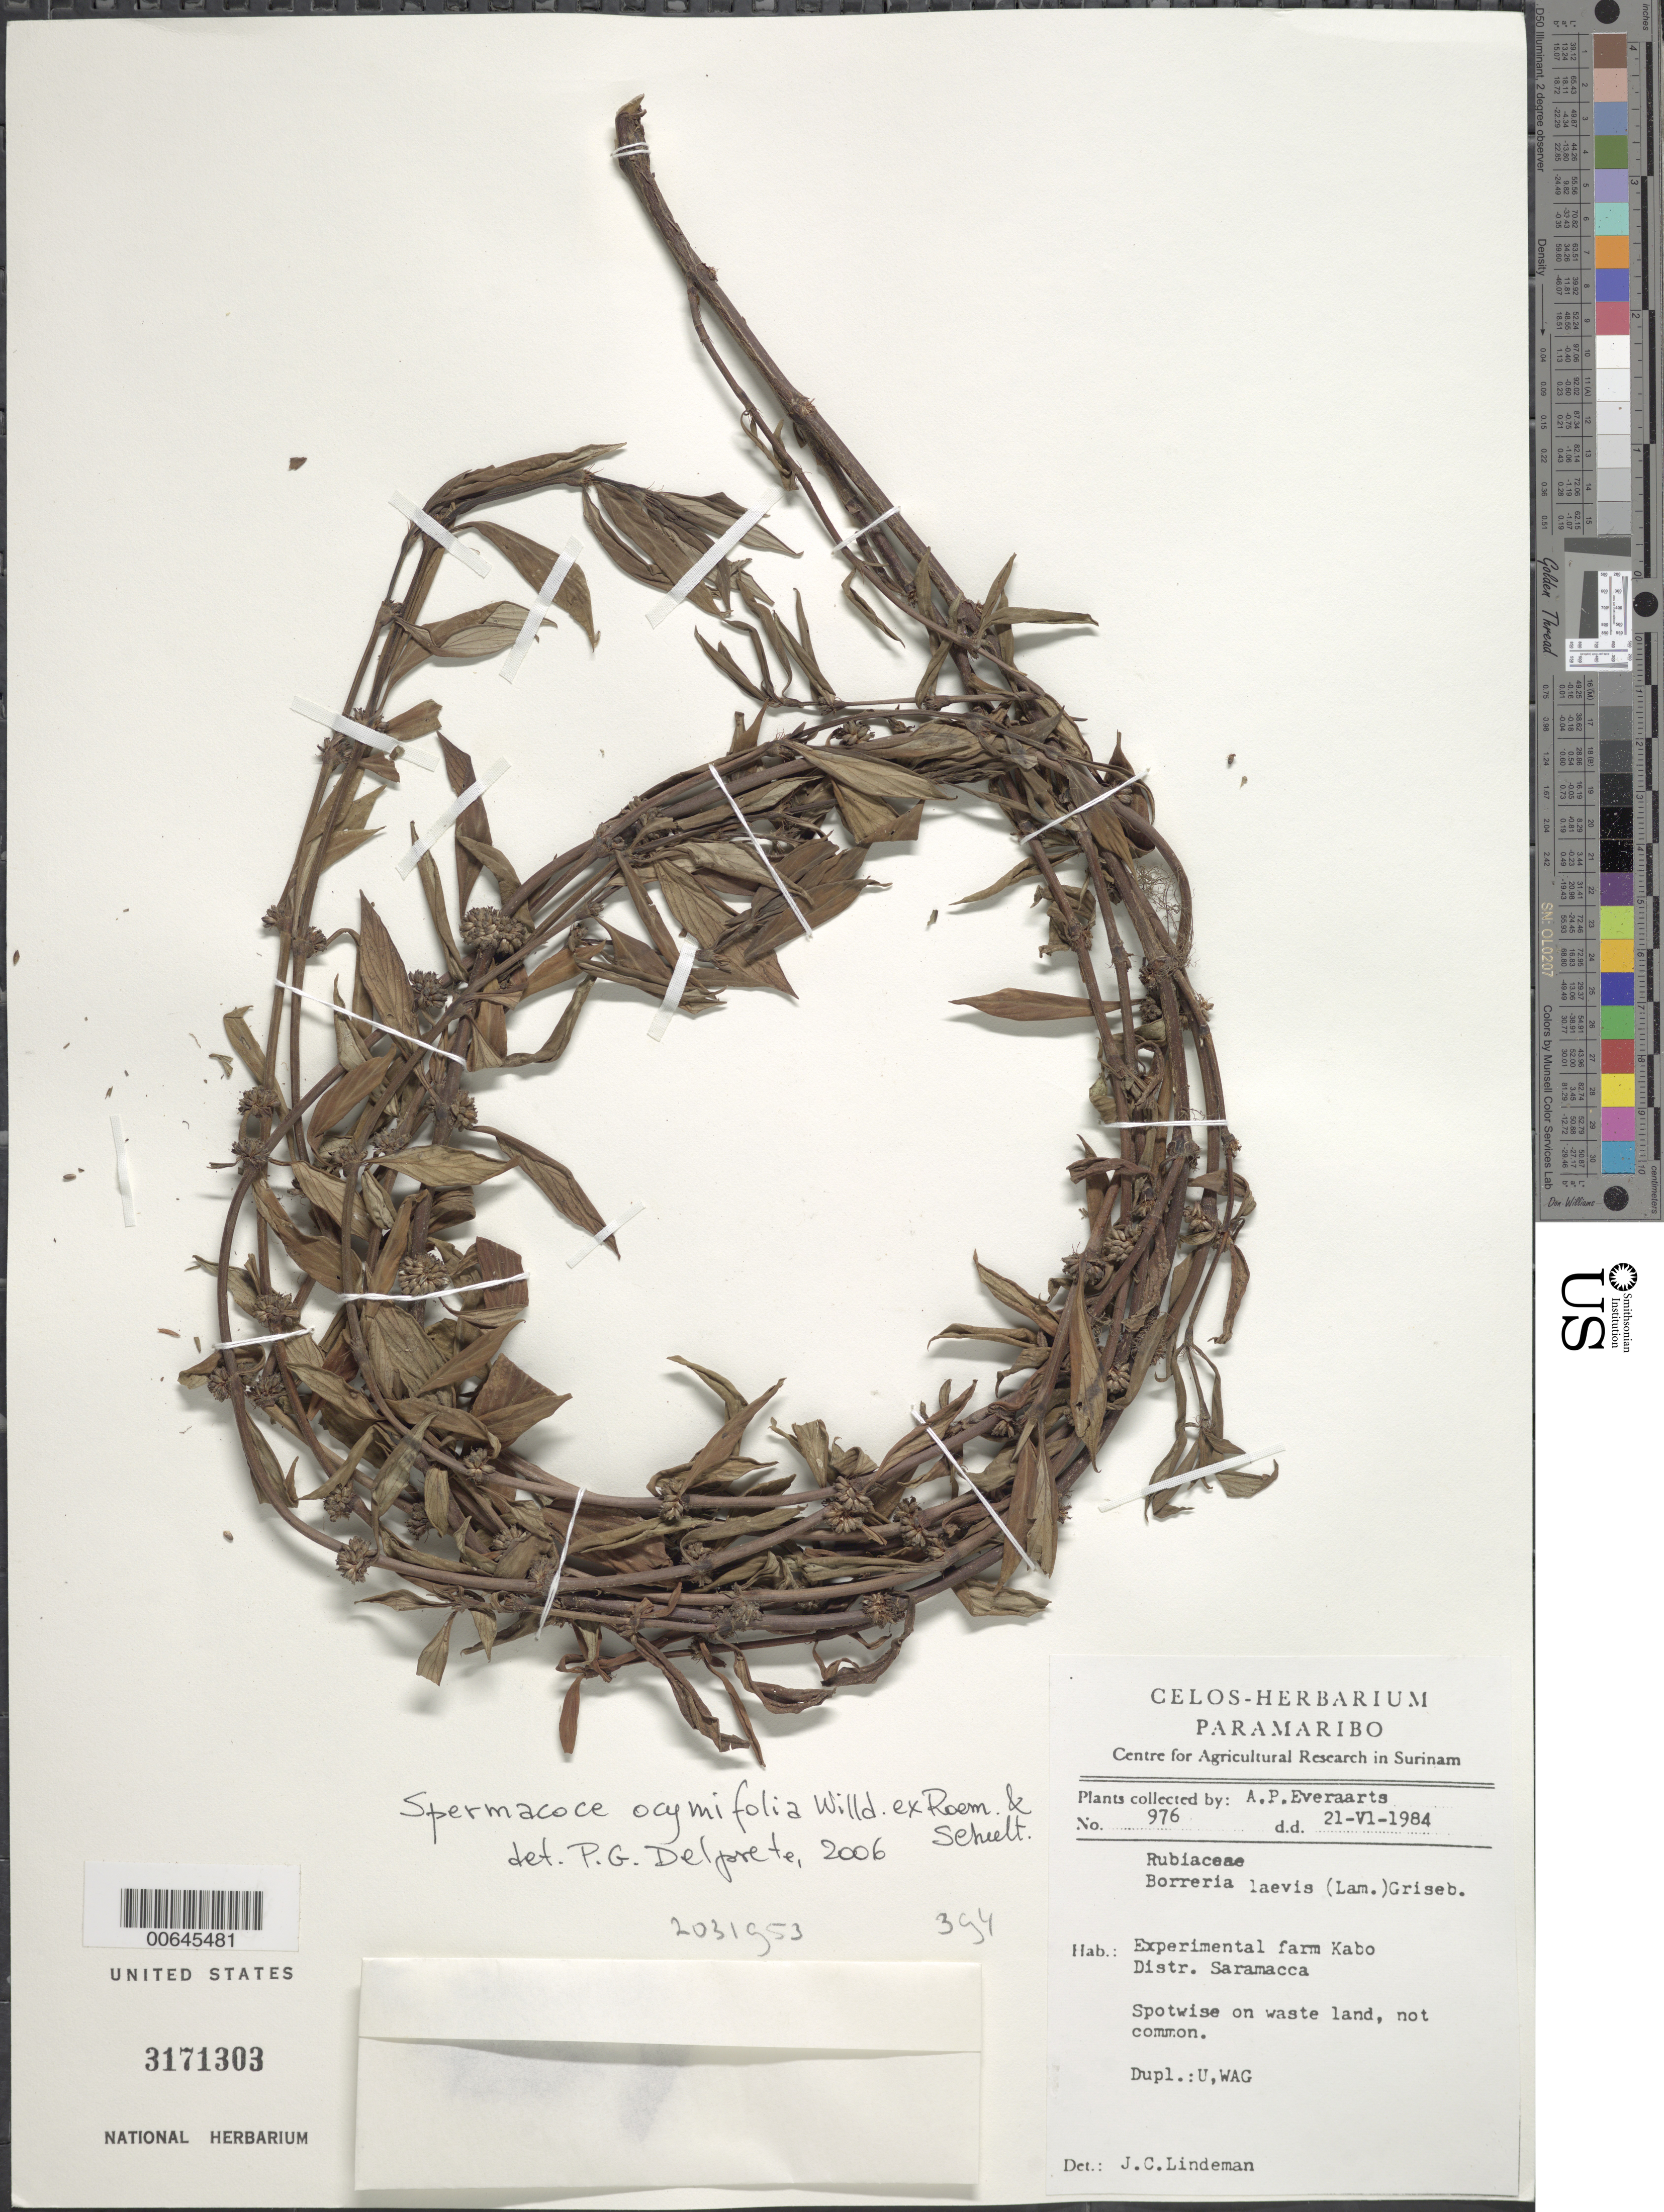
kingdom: Plantae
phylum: Tracheophyta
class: Magnoliopsida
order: Gentianales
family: Rubiaceae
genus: Spermacoce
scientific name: Spermacoce ocymifolia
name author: Willd. ex Roem. & Schult.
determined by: Delprete, P. G., Herb. de Guyane Cay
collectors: A. Everaarts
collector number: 976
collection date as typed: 21-Jun-84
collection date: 1984-06-21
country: Suriname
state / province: Saramacca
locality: Kabo Experimental Farm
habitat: Waste land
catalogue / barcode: US 3171303